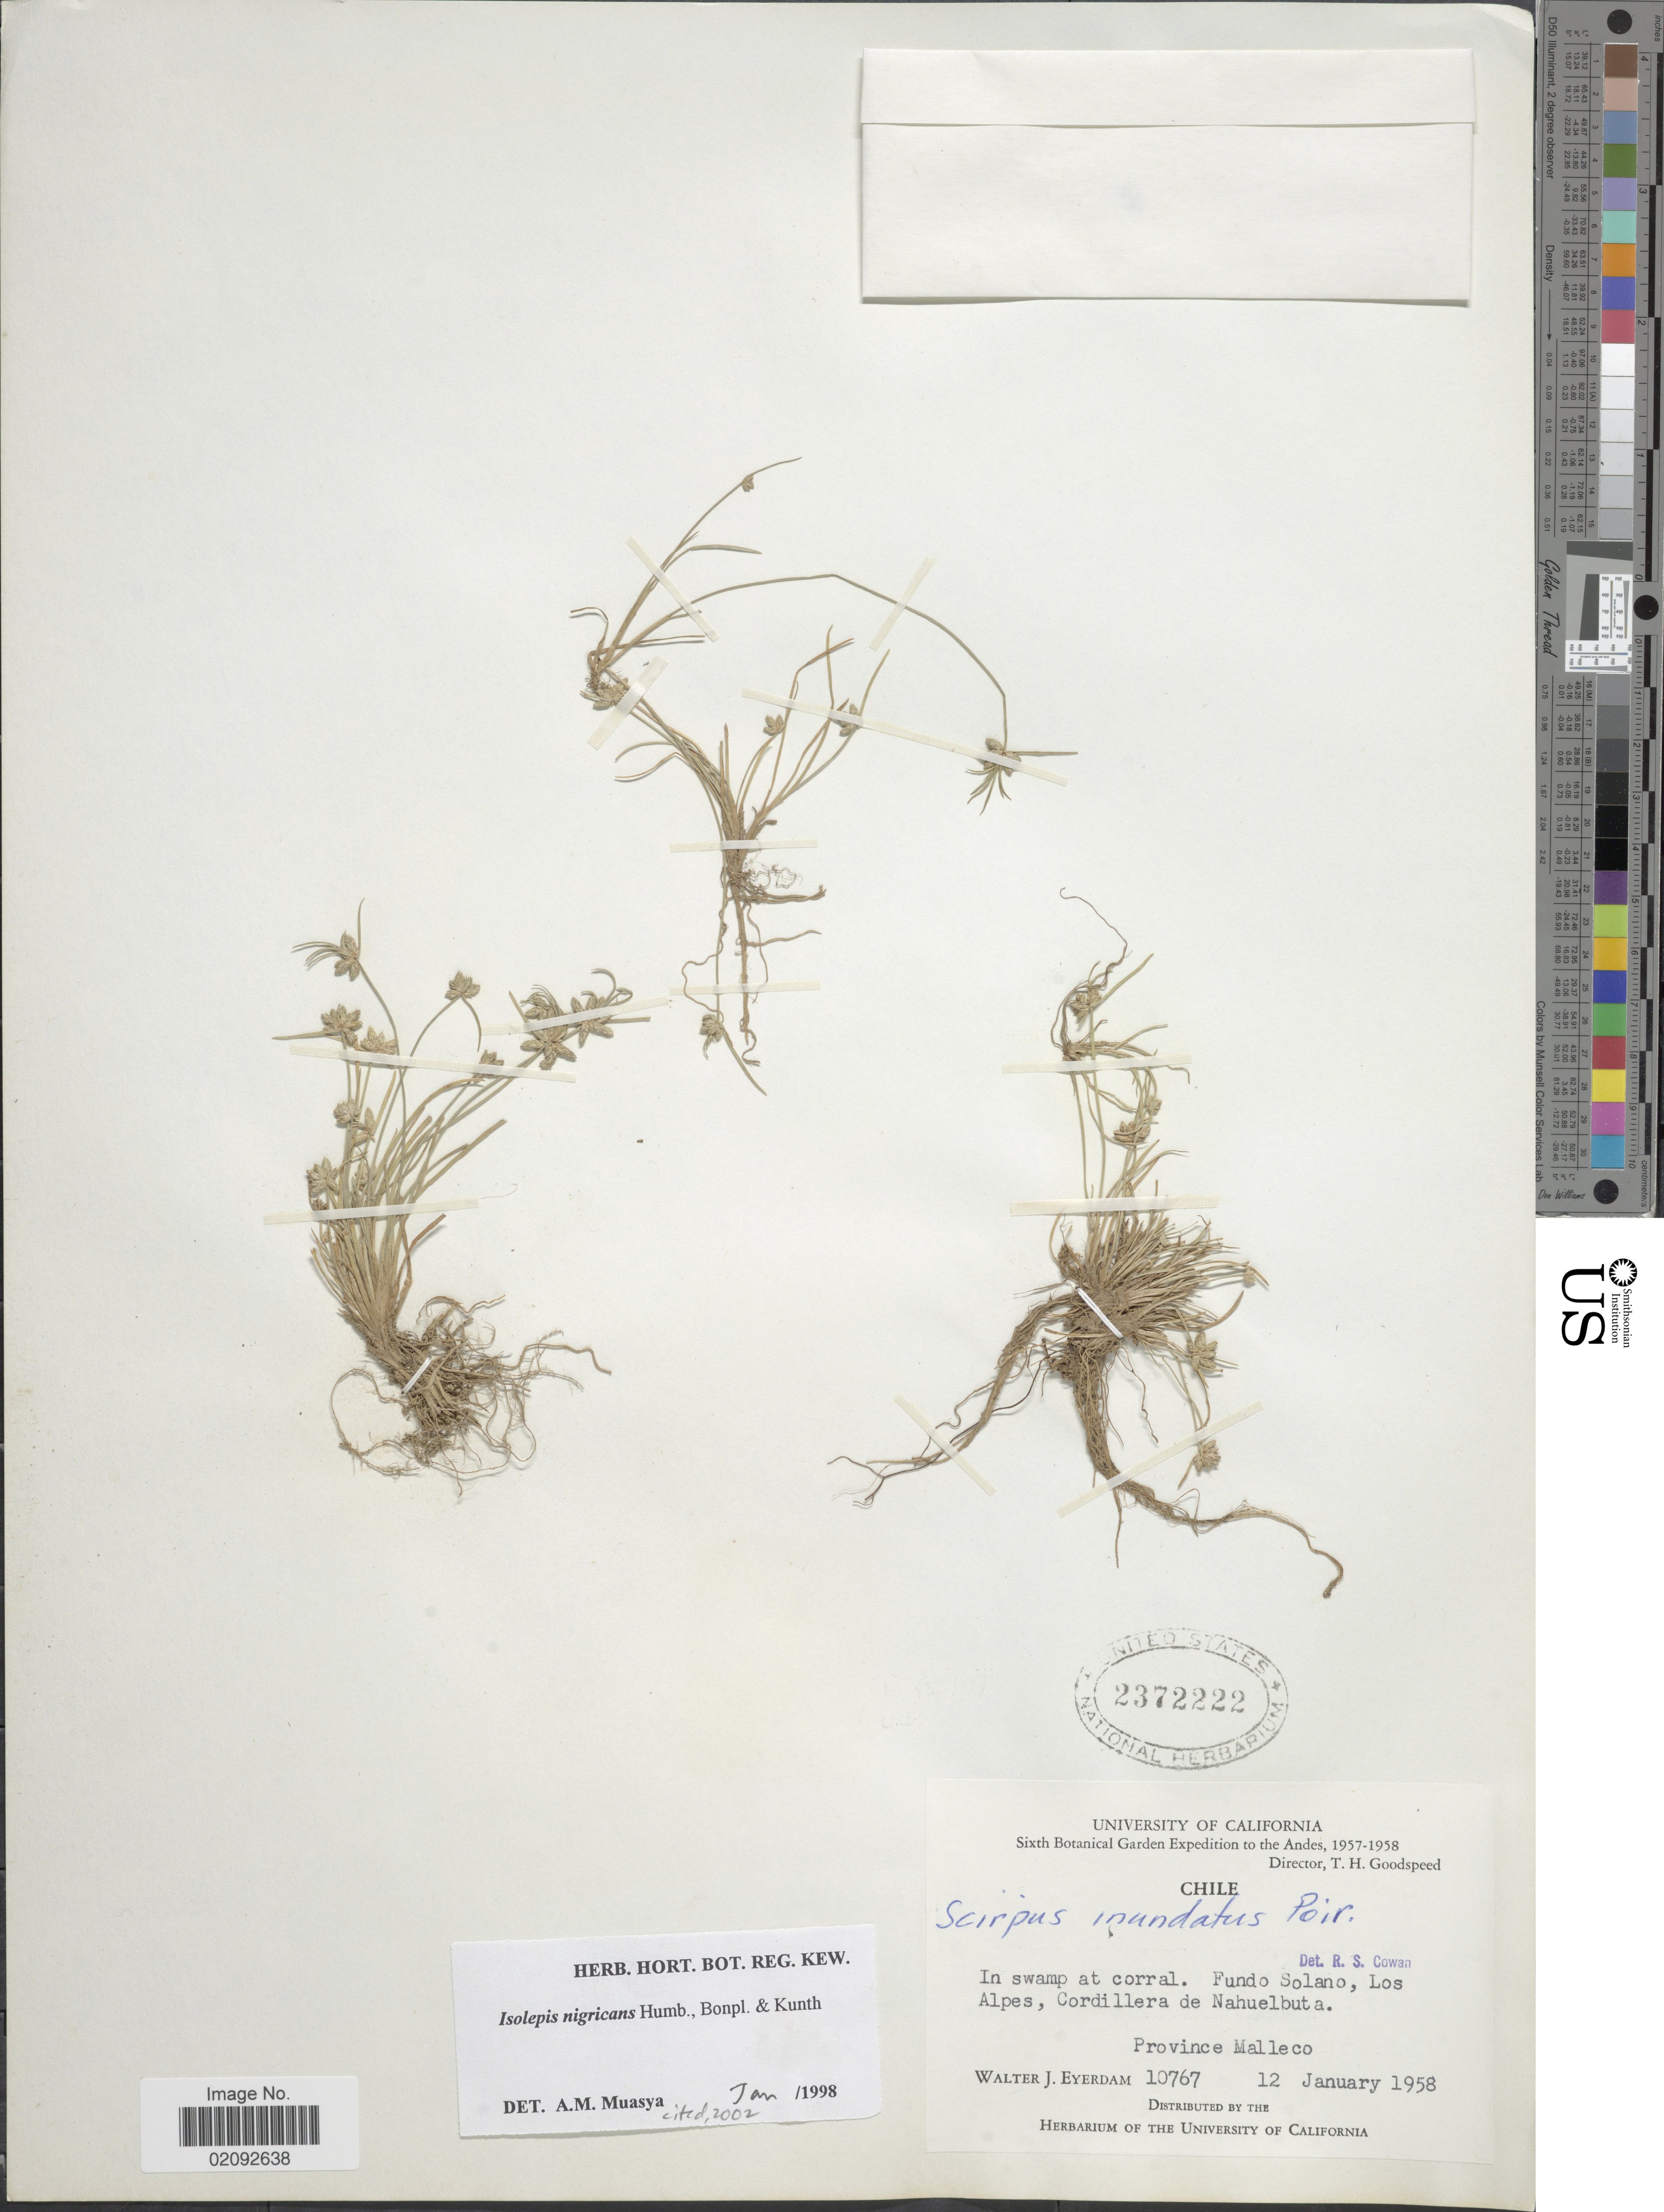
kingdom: Plantae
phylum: Tracheophyta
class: Liliopsida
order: Poales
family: Cyperaceae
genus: Isolepis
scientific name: Isolepis nigricans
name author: Kunth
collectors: W. J. Eyerdam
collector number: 10767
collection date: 1958-01-12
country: Chile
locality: In swamp at corral, Fundo Solano, Los Alpes, Cordillera de Nahuelbuta, province Malleco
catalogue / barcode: US 2372222